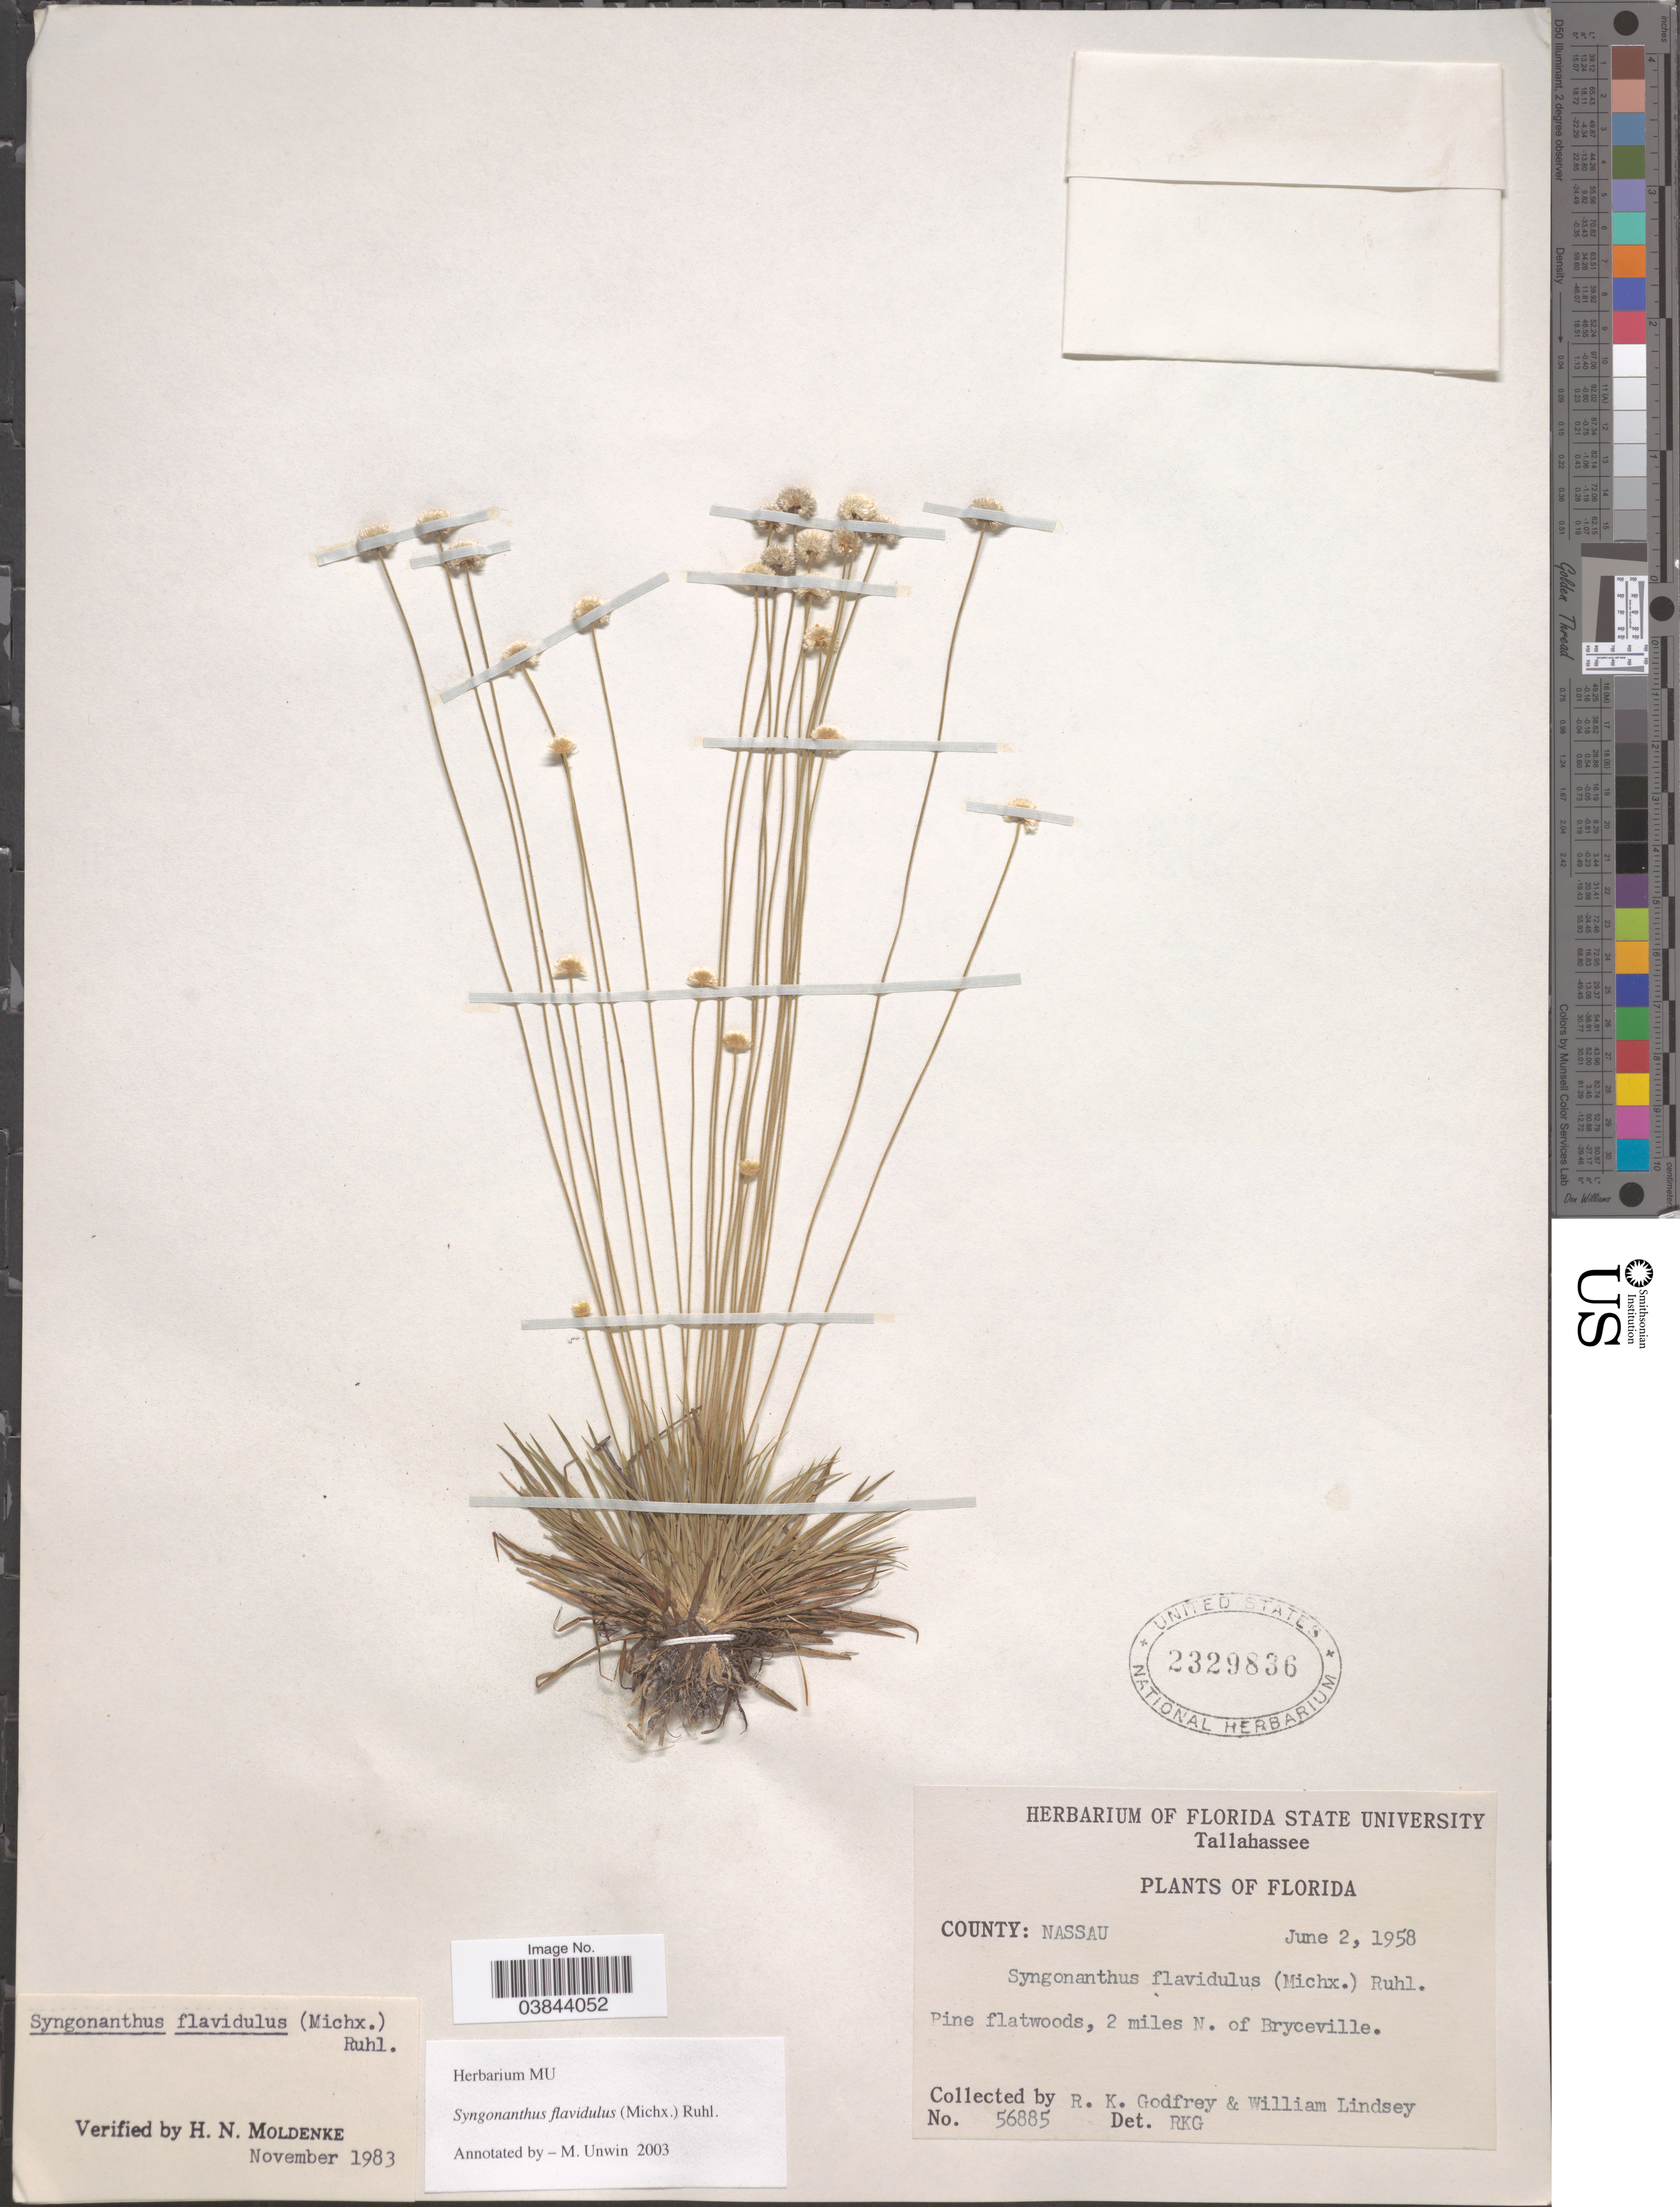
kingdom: Plantae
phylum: Tracheophyta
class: Liliopsida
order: Poales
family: Eriocaulaceae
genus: Syngonanthus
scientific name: Syngonanthus flavidulus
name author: (Michx.) Ruhland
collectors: R. K. Godfrey & W. Lindsey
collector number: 56885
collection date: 1958-06-02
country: United States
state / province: Florida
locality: County: Nassau. Pine flatwoods, 2 miles N. of Bryceville.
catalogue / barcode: US 2329836